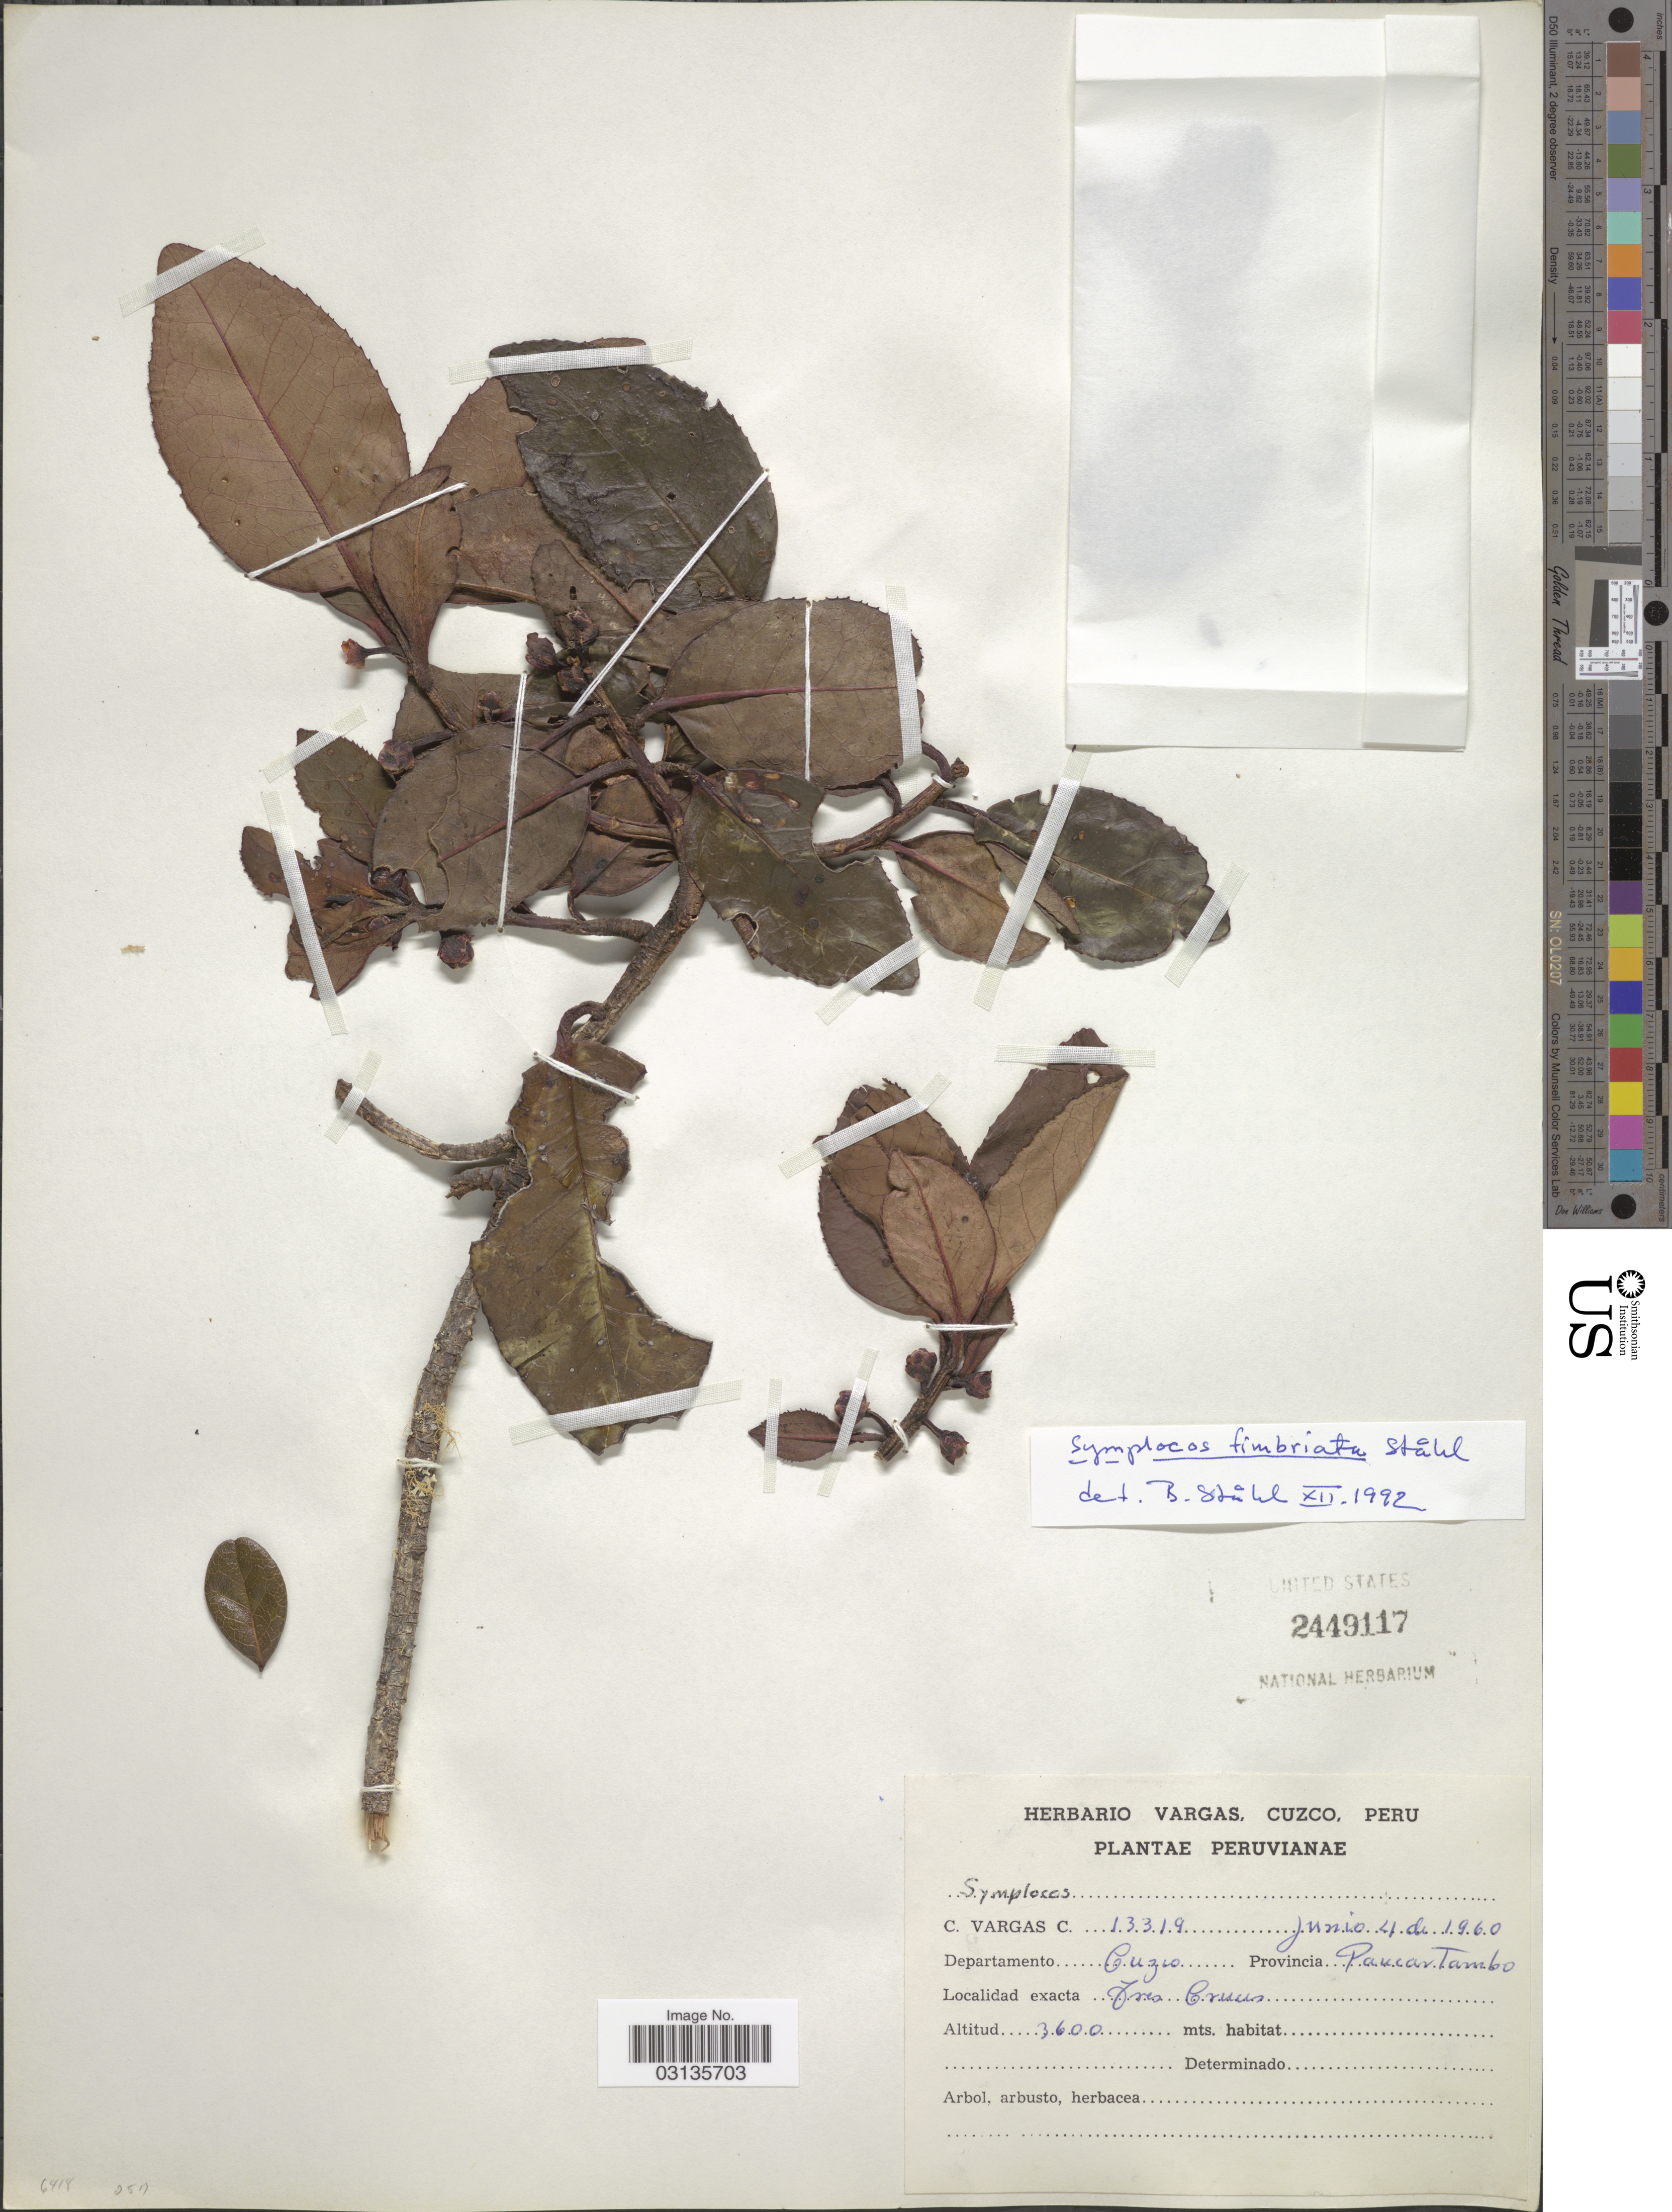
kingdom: Plantae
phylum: Tracheophyta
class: Magnoliopsida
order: Ericales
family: Symplocaceae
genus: Symplocos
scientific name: Symplocos fimbriata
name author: B. Ståhl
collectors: C. Vargas Calderón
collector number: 13319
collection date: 1960-06-04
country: Peru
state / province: Cusco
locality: Departamento Cuzco. Provincia Paucartambo. Tres Cruces.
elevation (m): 3600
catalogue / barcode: US 2449117